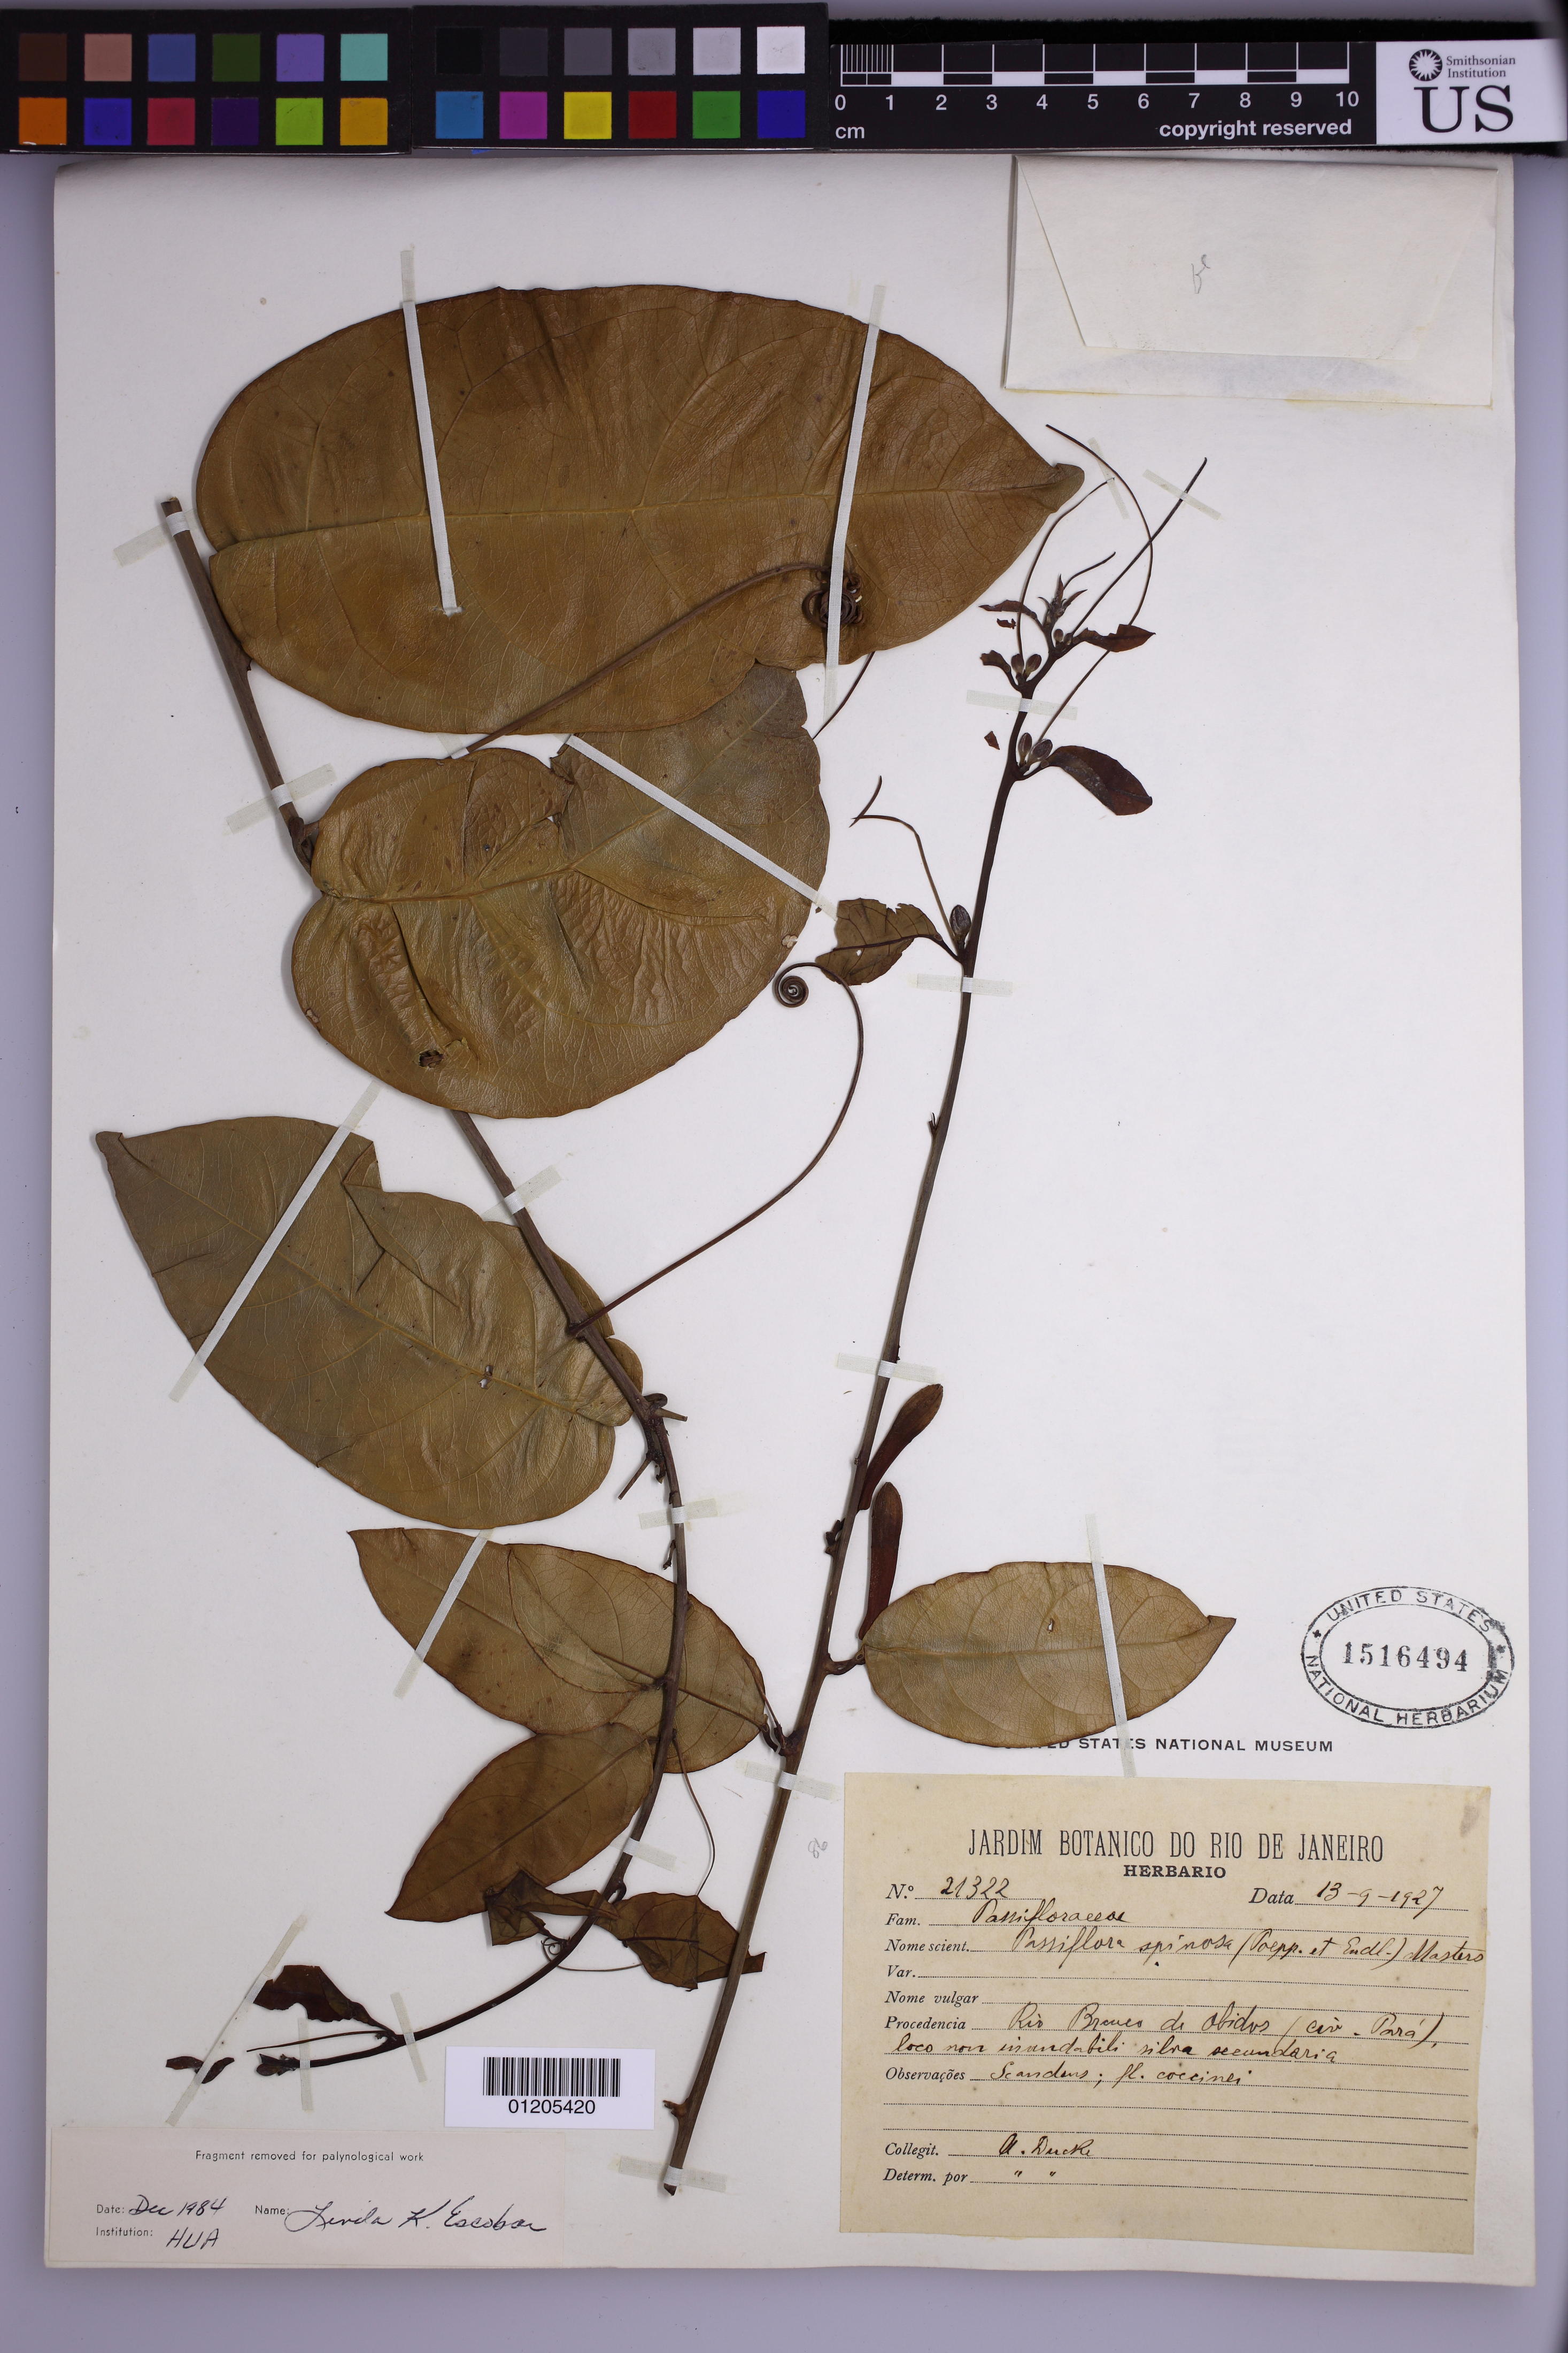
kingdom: Plantae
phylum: Tracheophyta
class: Magnoliopsida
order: Malpighiales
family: Passifloraceae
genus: Passiflora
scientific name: Passiflora spinosa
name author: (Poepp. & Endl.) Mast.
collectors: A. Ducke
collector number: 21322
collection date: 1927-09-13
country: Brazil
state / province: Para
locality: Rio Bravo de Abidos, loco non inundabili silva sezundaria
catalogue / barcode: US 1516494